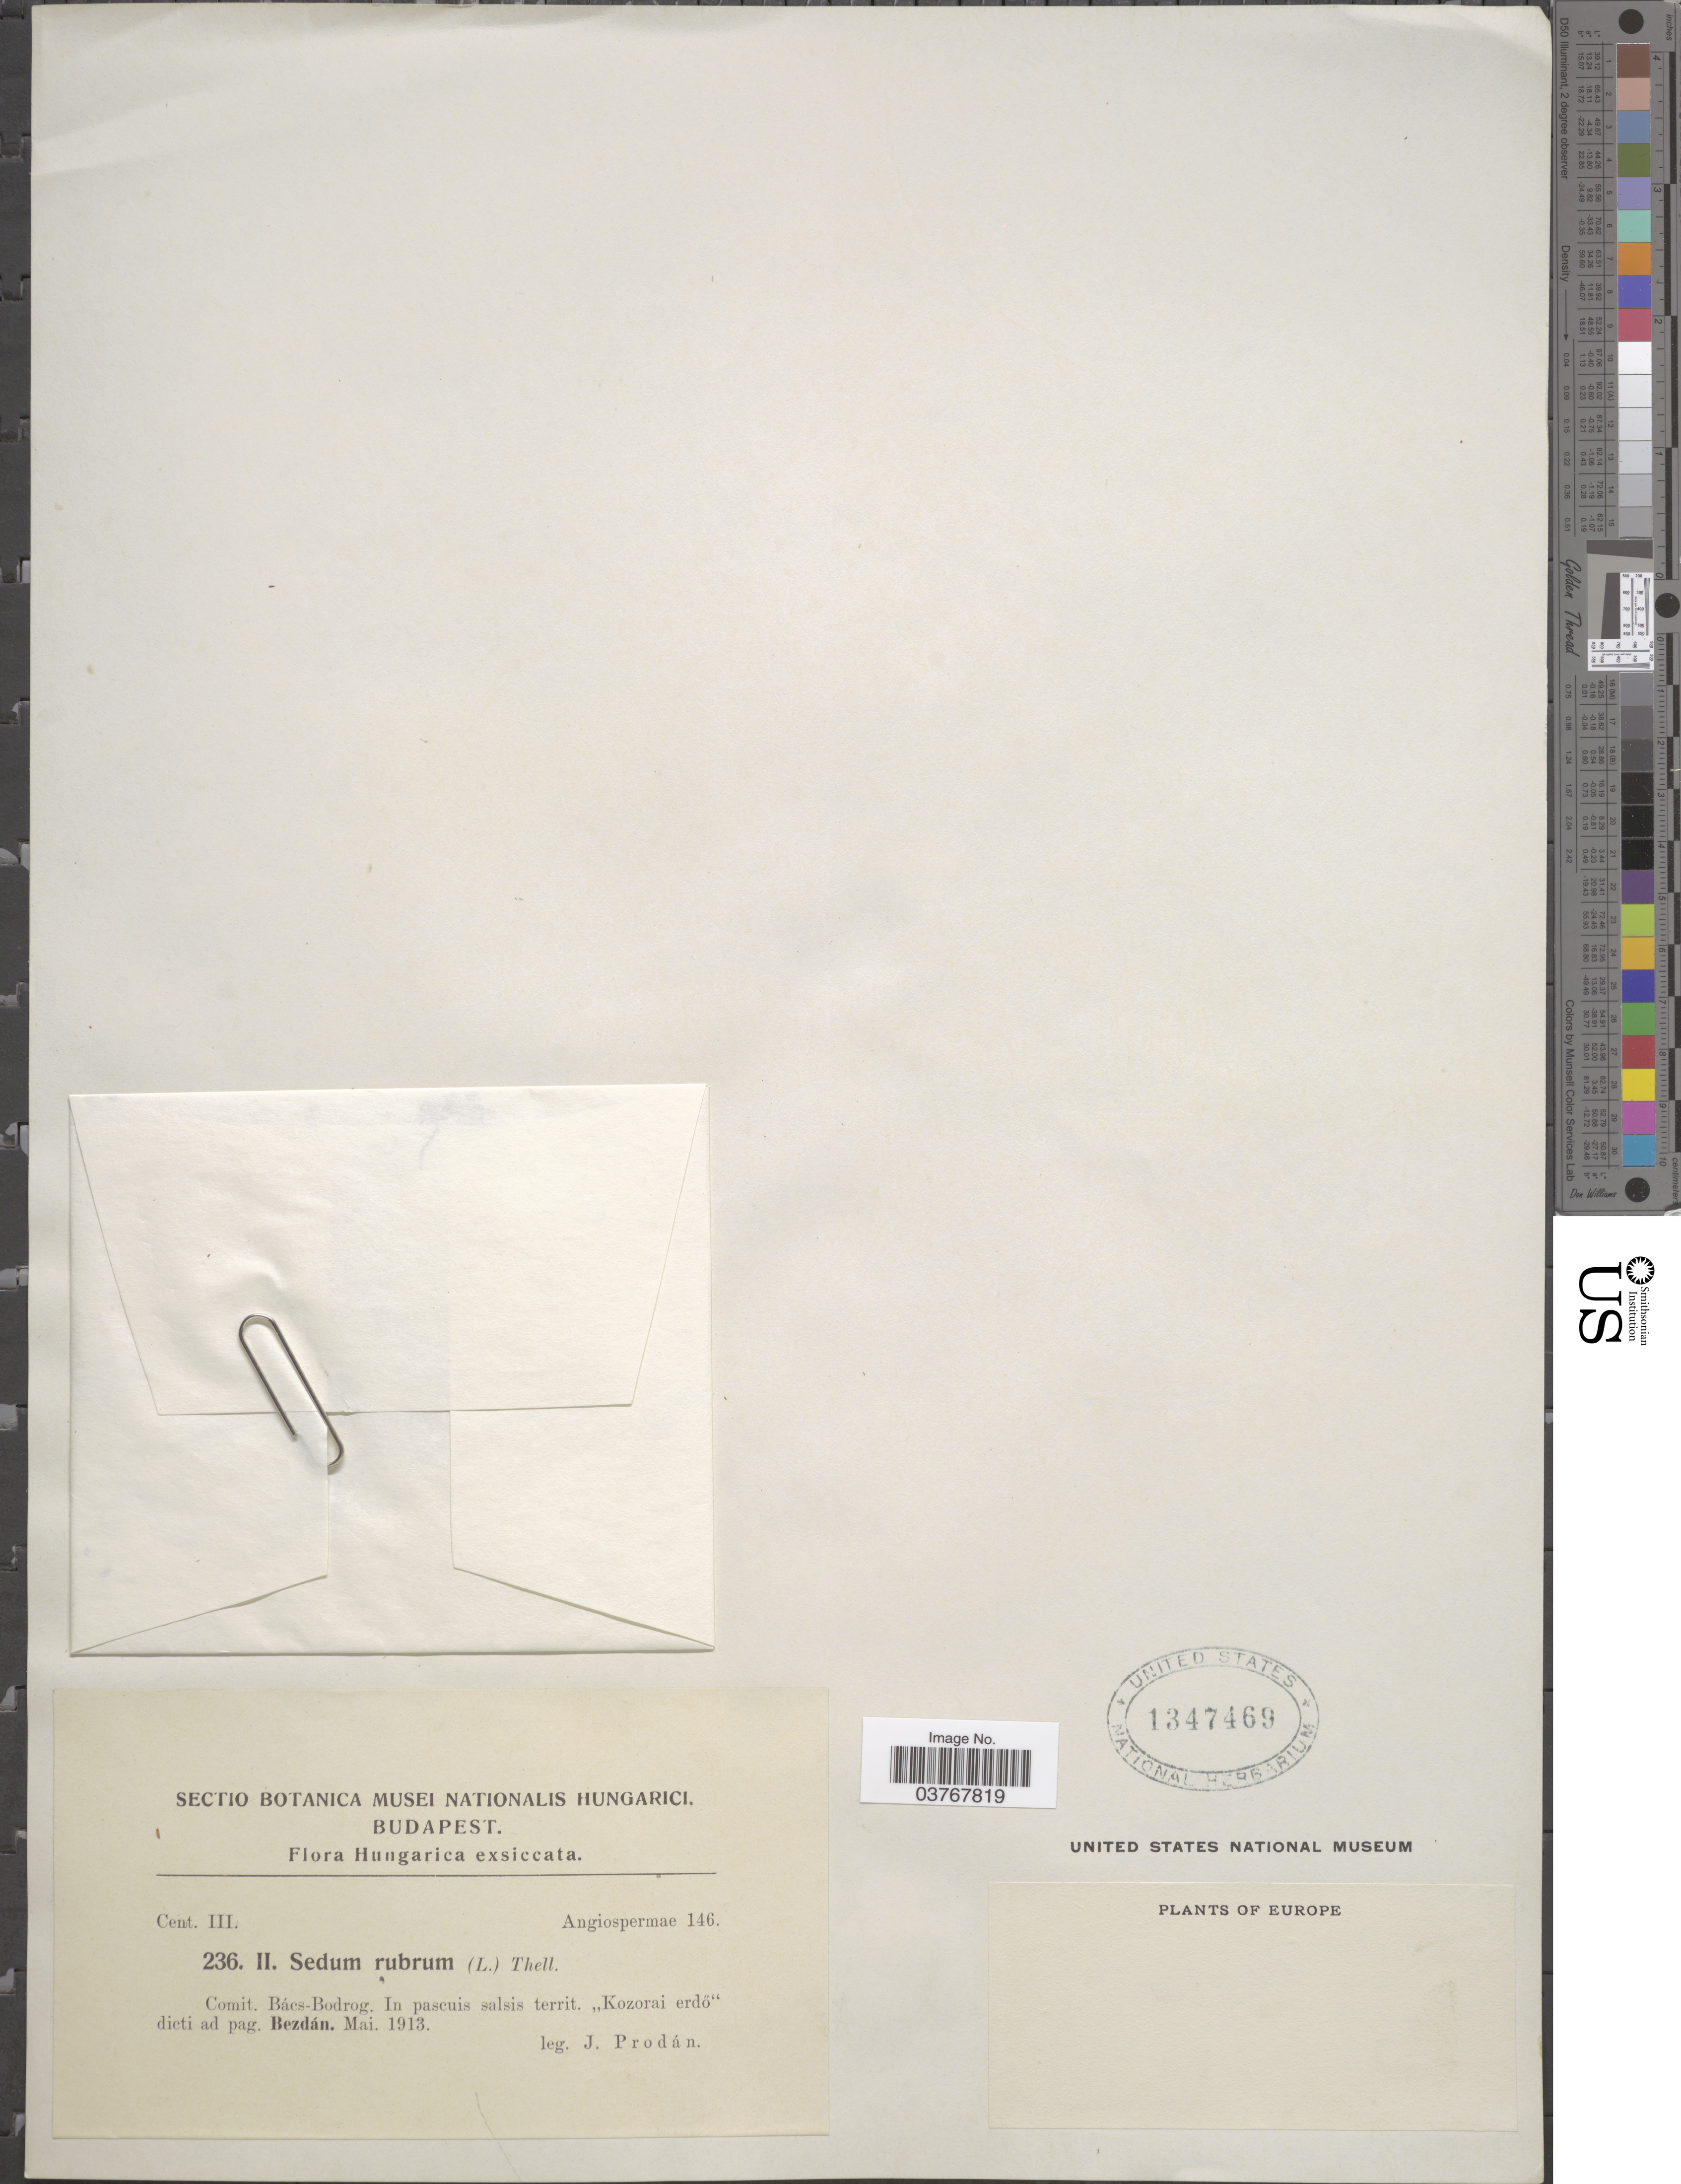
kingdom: Plantae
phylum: Tracheophyta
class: Magnoliopsida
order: Saxifragales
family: Crassulaceae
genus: Sedum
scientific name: Sedum rubrum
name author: (L.) Thell.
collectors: J. Prodan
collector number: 236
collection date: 1913-05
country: Hungary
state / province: Budapest, Capital District of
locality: Comit. Bács-Bodrog. In pascuis salsis territ. "Kozorai erdó" dicti ad pag. Bezdán.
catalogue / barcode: US 1347469